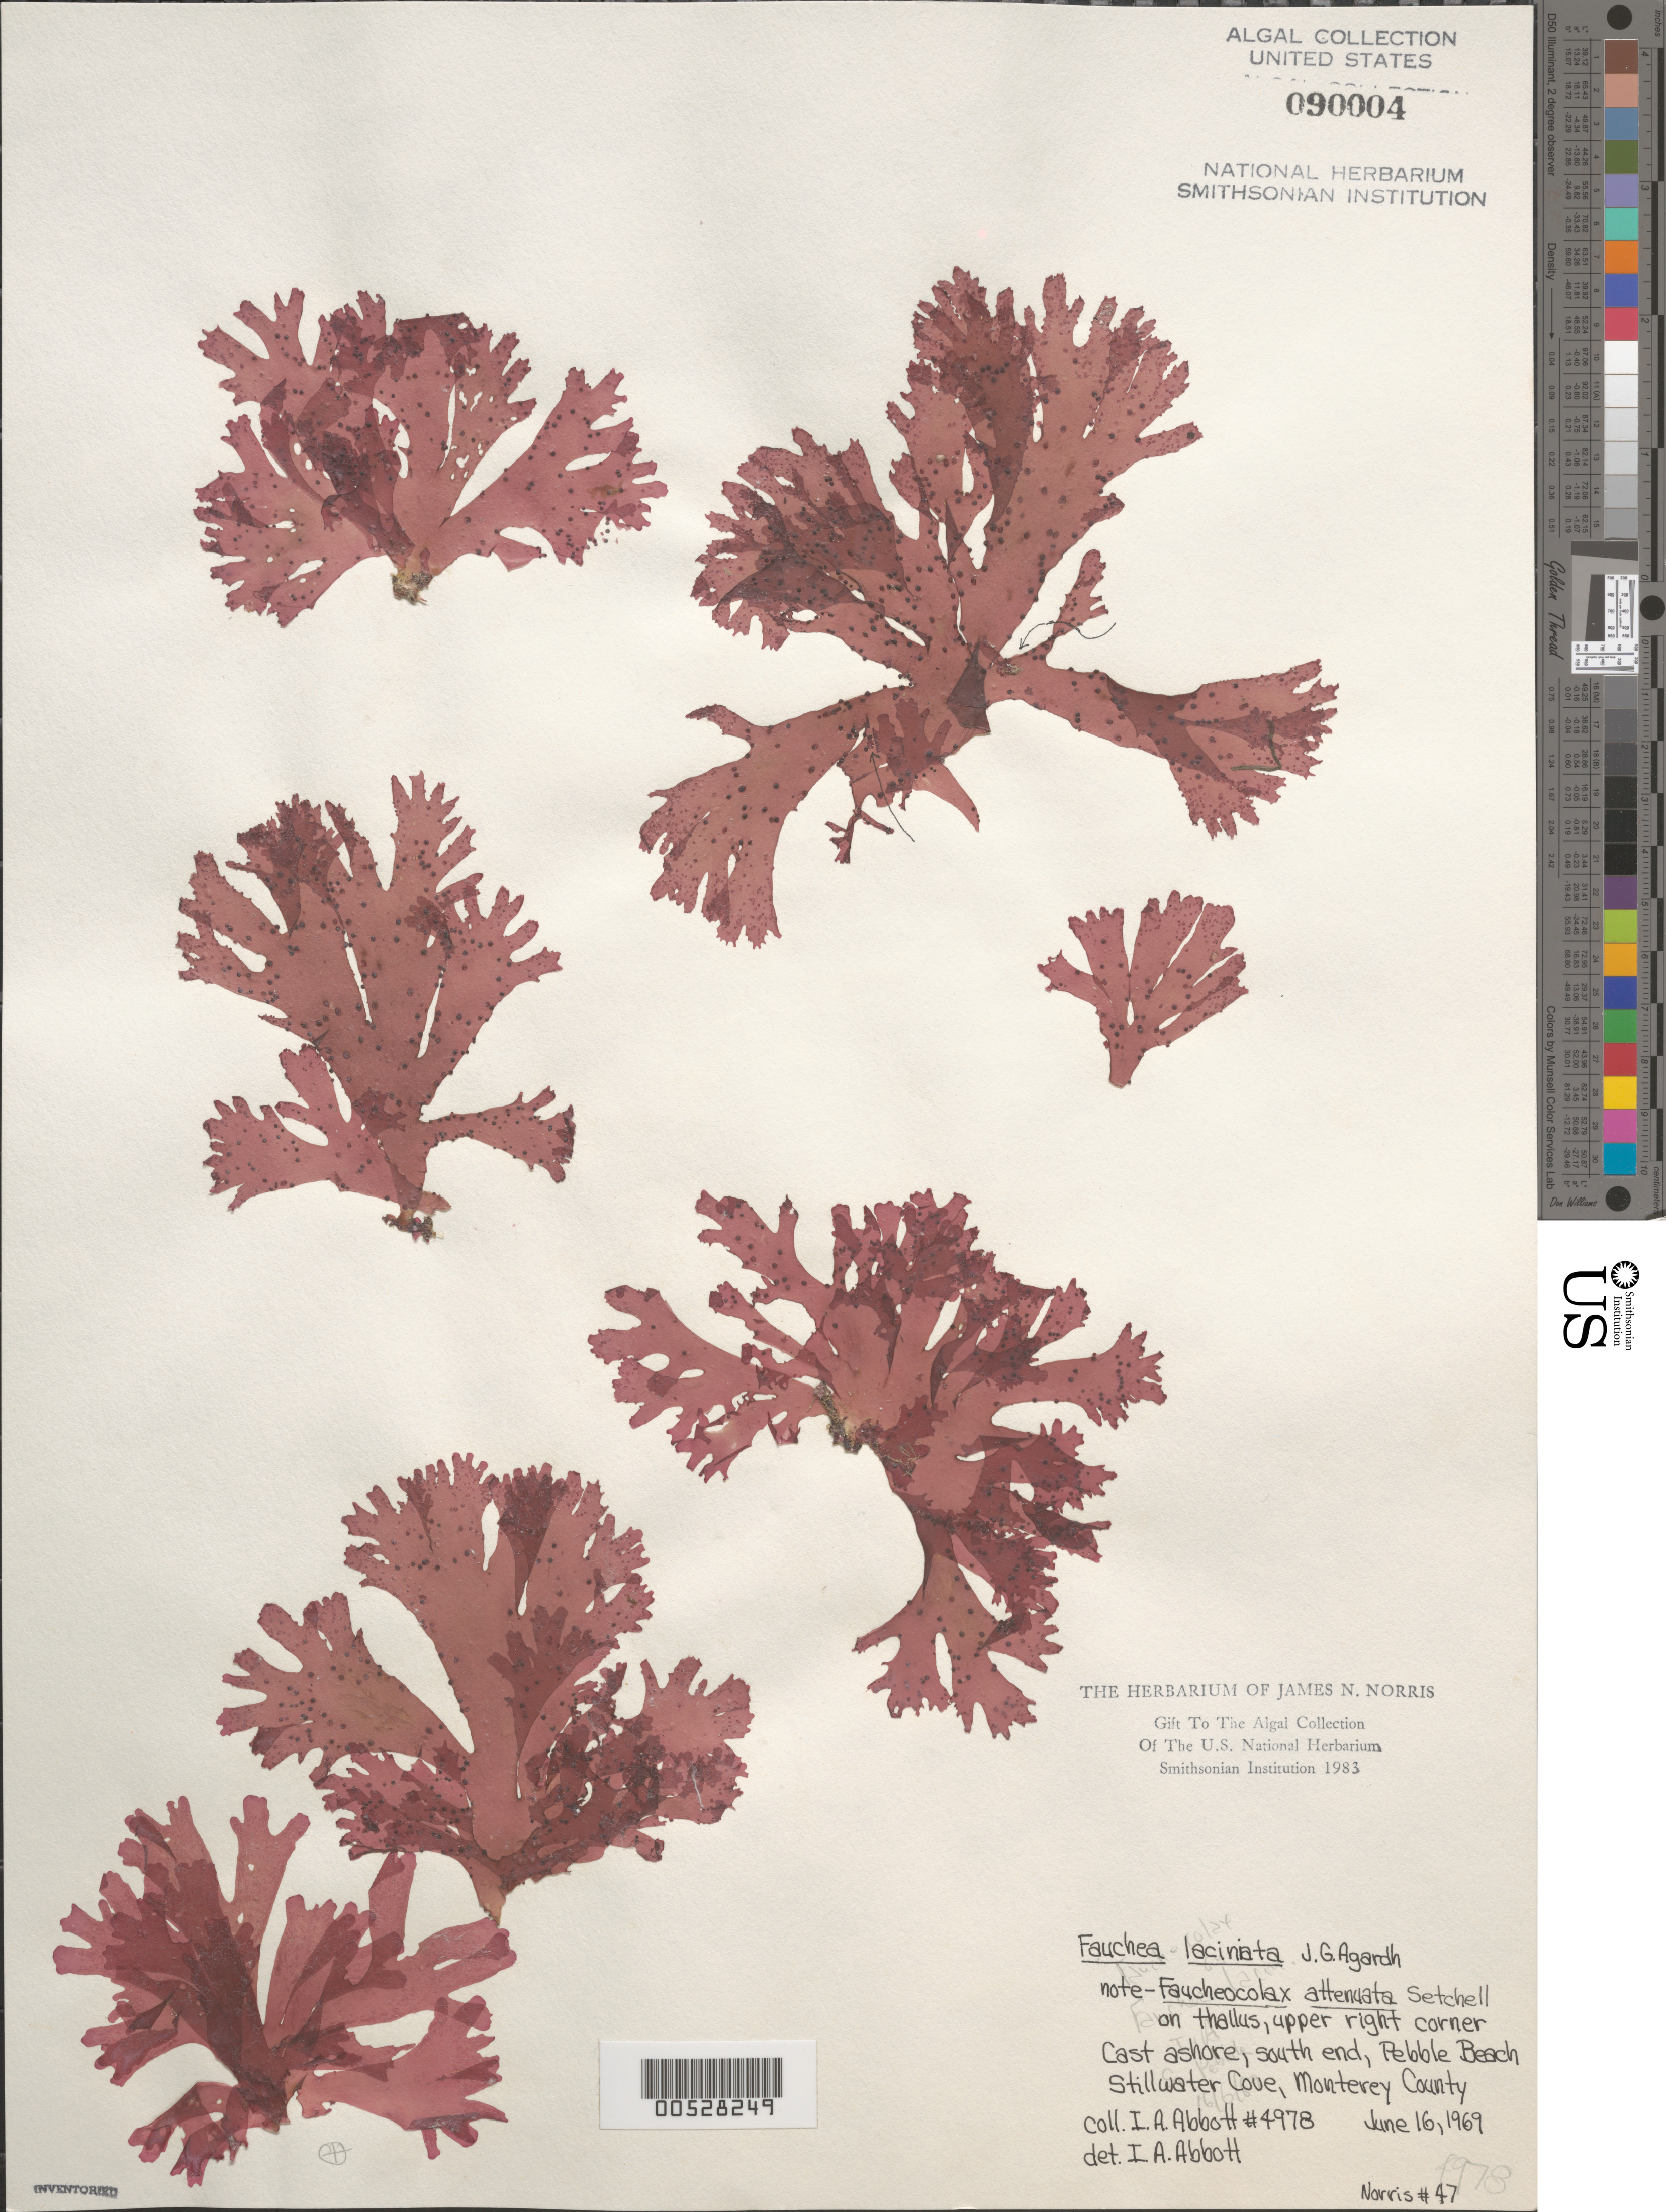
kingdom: Plantae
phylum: Rhodophyta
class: Florideophyceae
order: Rhodymeniales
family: Faucheaceae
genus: Gloiocladia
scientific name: Gloiocladia laciniata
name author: (J. Agardh) Rodríguez-Prieto & N. Sánchez in Rodríguez-Prieto et al.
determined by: Algae name updating Project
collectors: I. A. Abbott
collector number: IAA 4978 & JN-47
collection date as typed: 16 Jun 1969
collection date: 1969-06-16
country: United States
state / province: California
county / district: Monterey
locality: Pebble Beach, Stillwater Cove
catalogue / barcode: US 90004